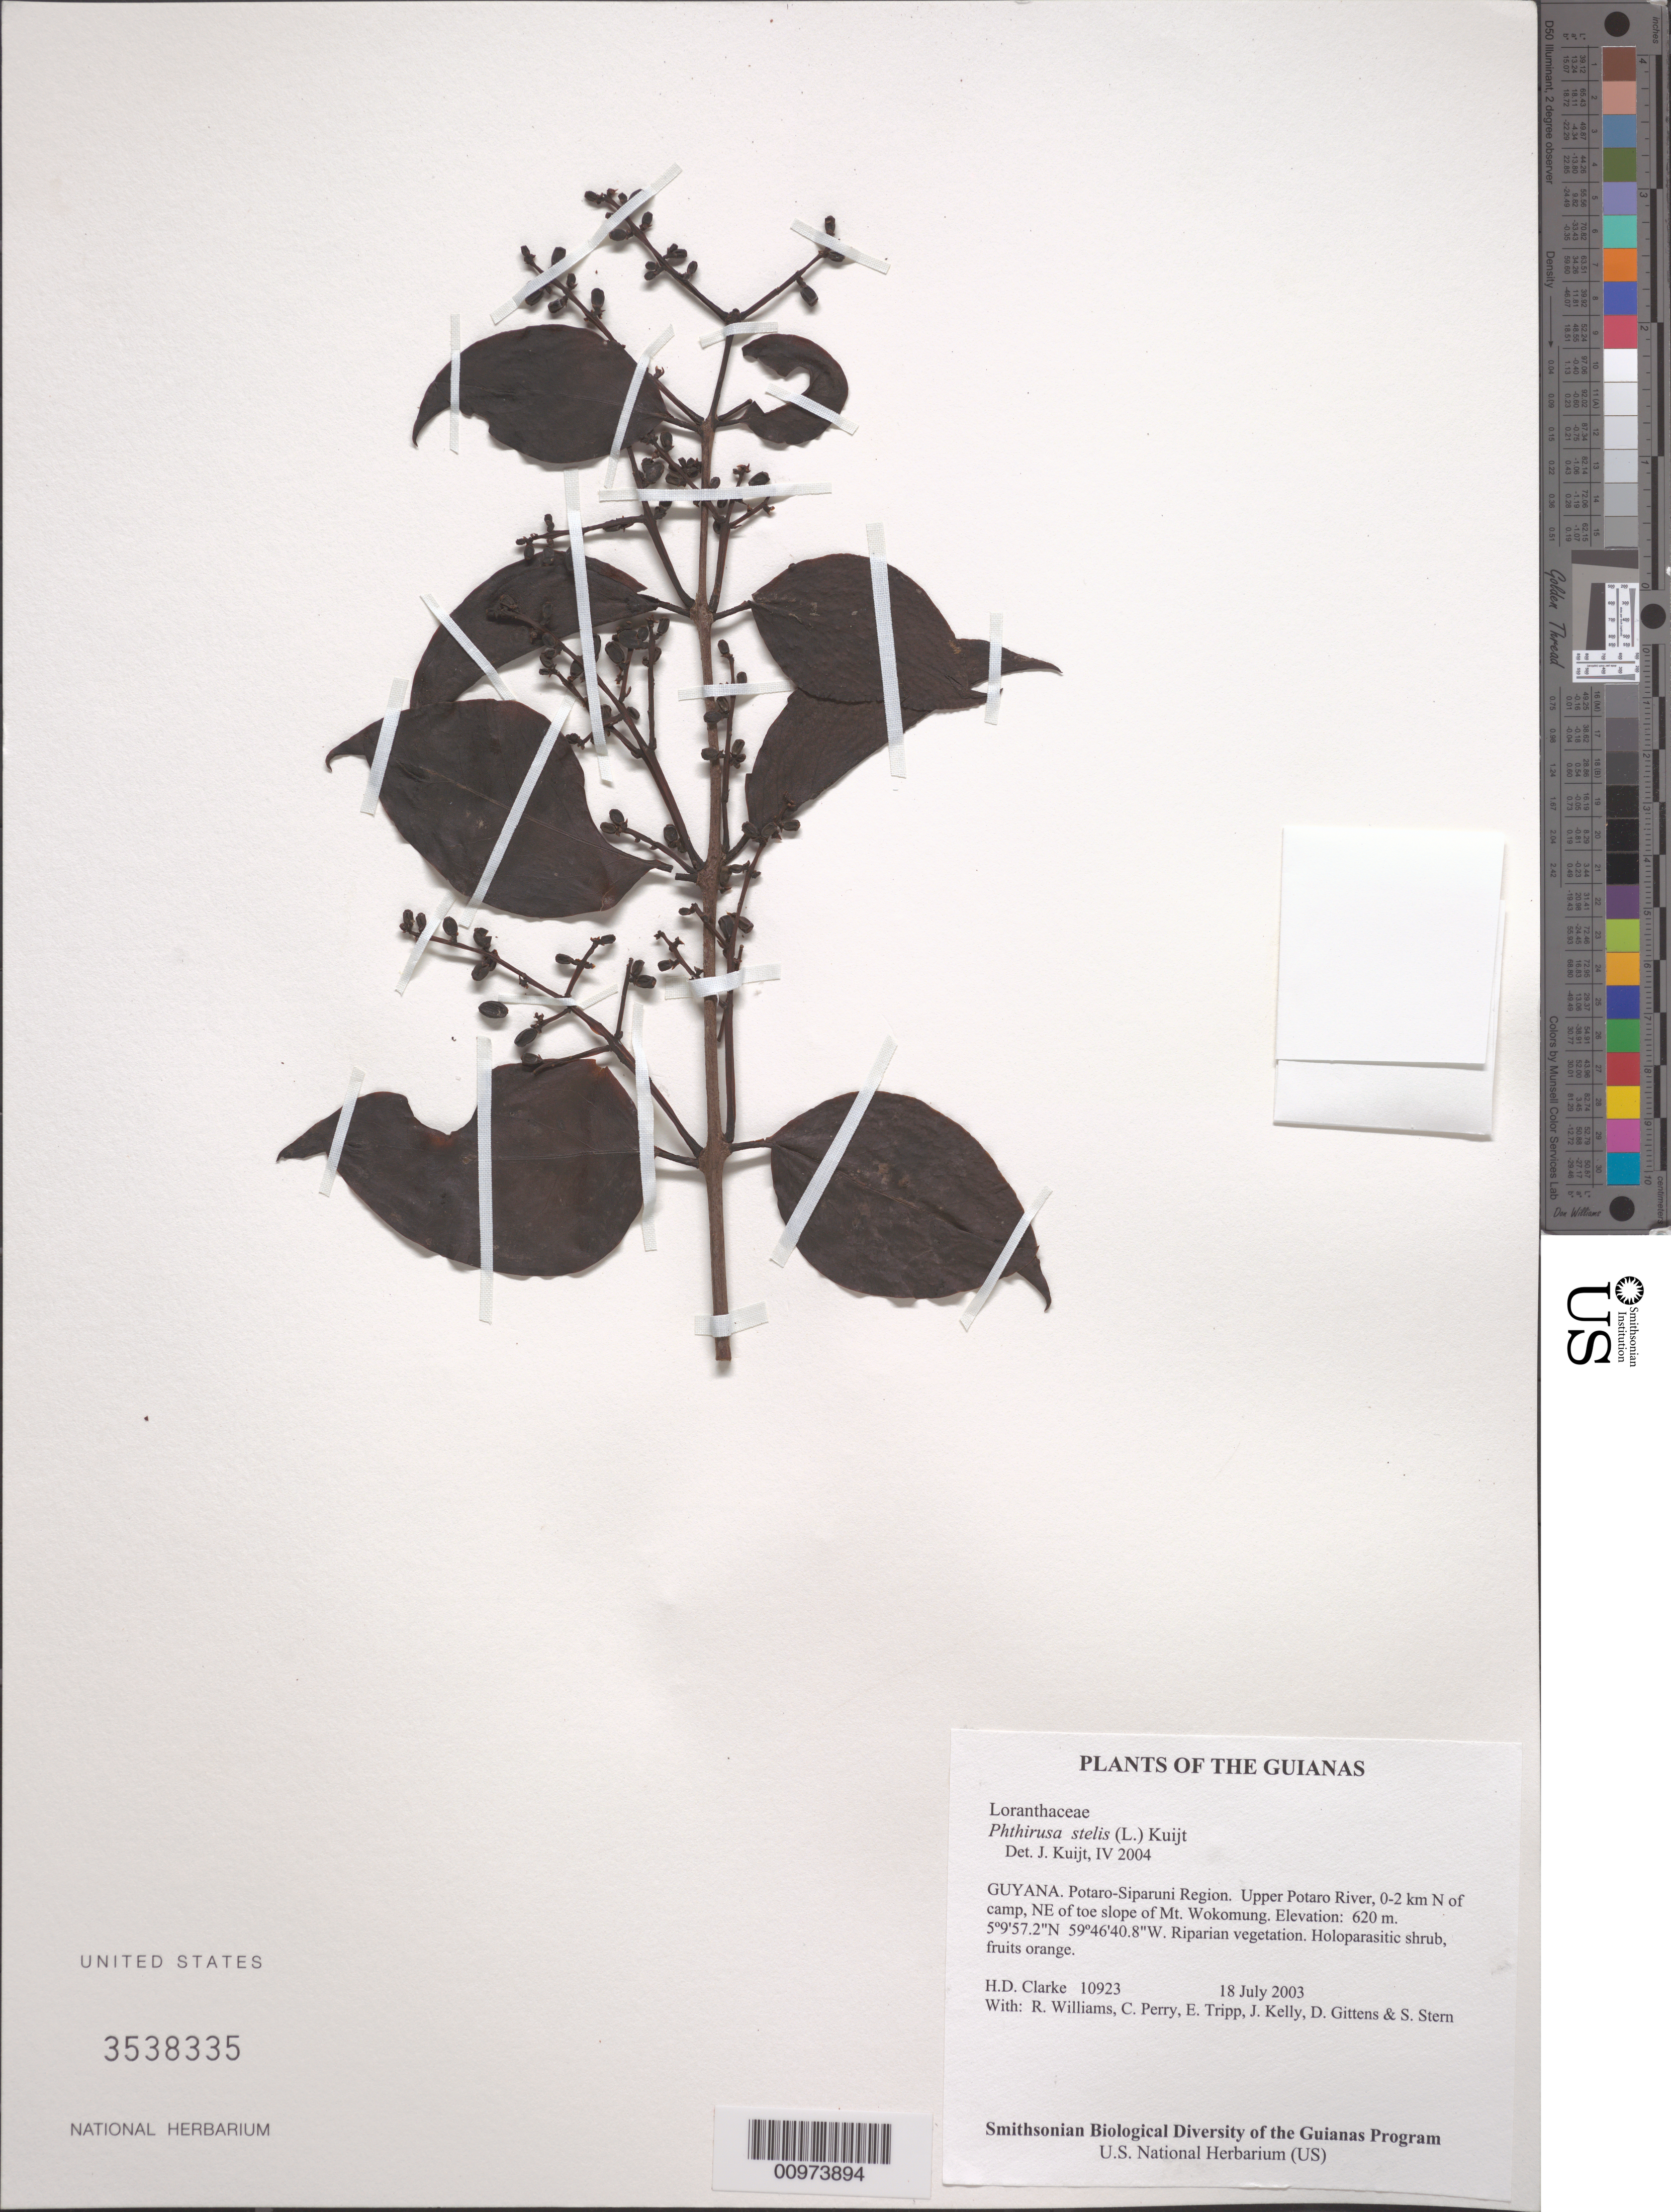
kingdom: Plantae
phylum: Tracheophyta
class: Magnoliopsida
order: Santalales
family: Loranthaceae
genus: Phthirusa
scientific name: Phthirusa stelis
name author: (L.) Kuijt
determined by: Kuijt, Job, (CANADA)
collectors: H. D. Clarke, R. Williams, C. Perry, E. Tripp, J. Kelly, D. Gittens & S. R. Stern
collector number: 10923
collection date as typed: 18 July 2003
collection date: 2003-07-18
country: Guyana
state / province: Potaro-Siparuni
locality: Upper Potaro River, 0-2 km N of camp, NE of toe slope of Mt. Wokomung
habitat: Riparian vegetation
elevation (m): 620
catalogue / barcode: US 3538335